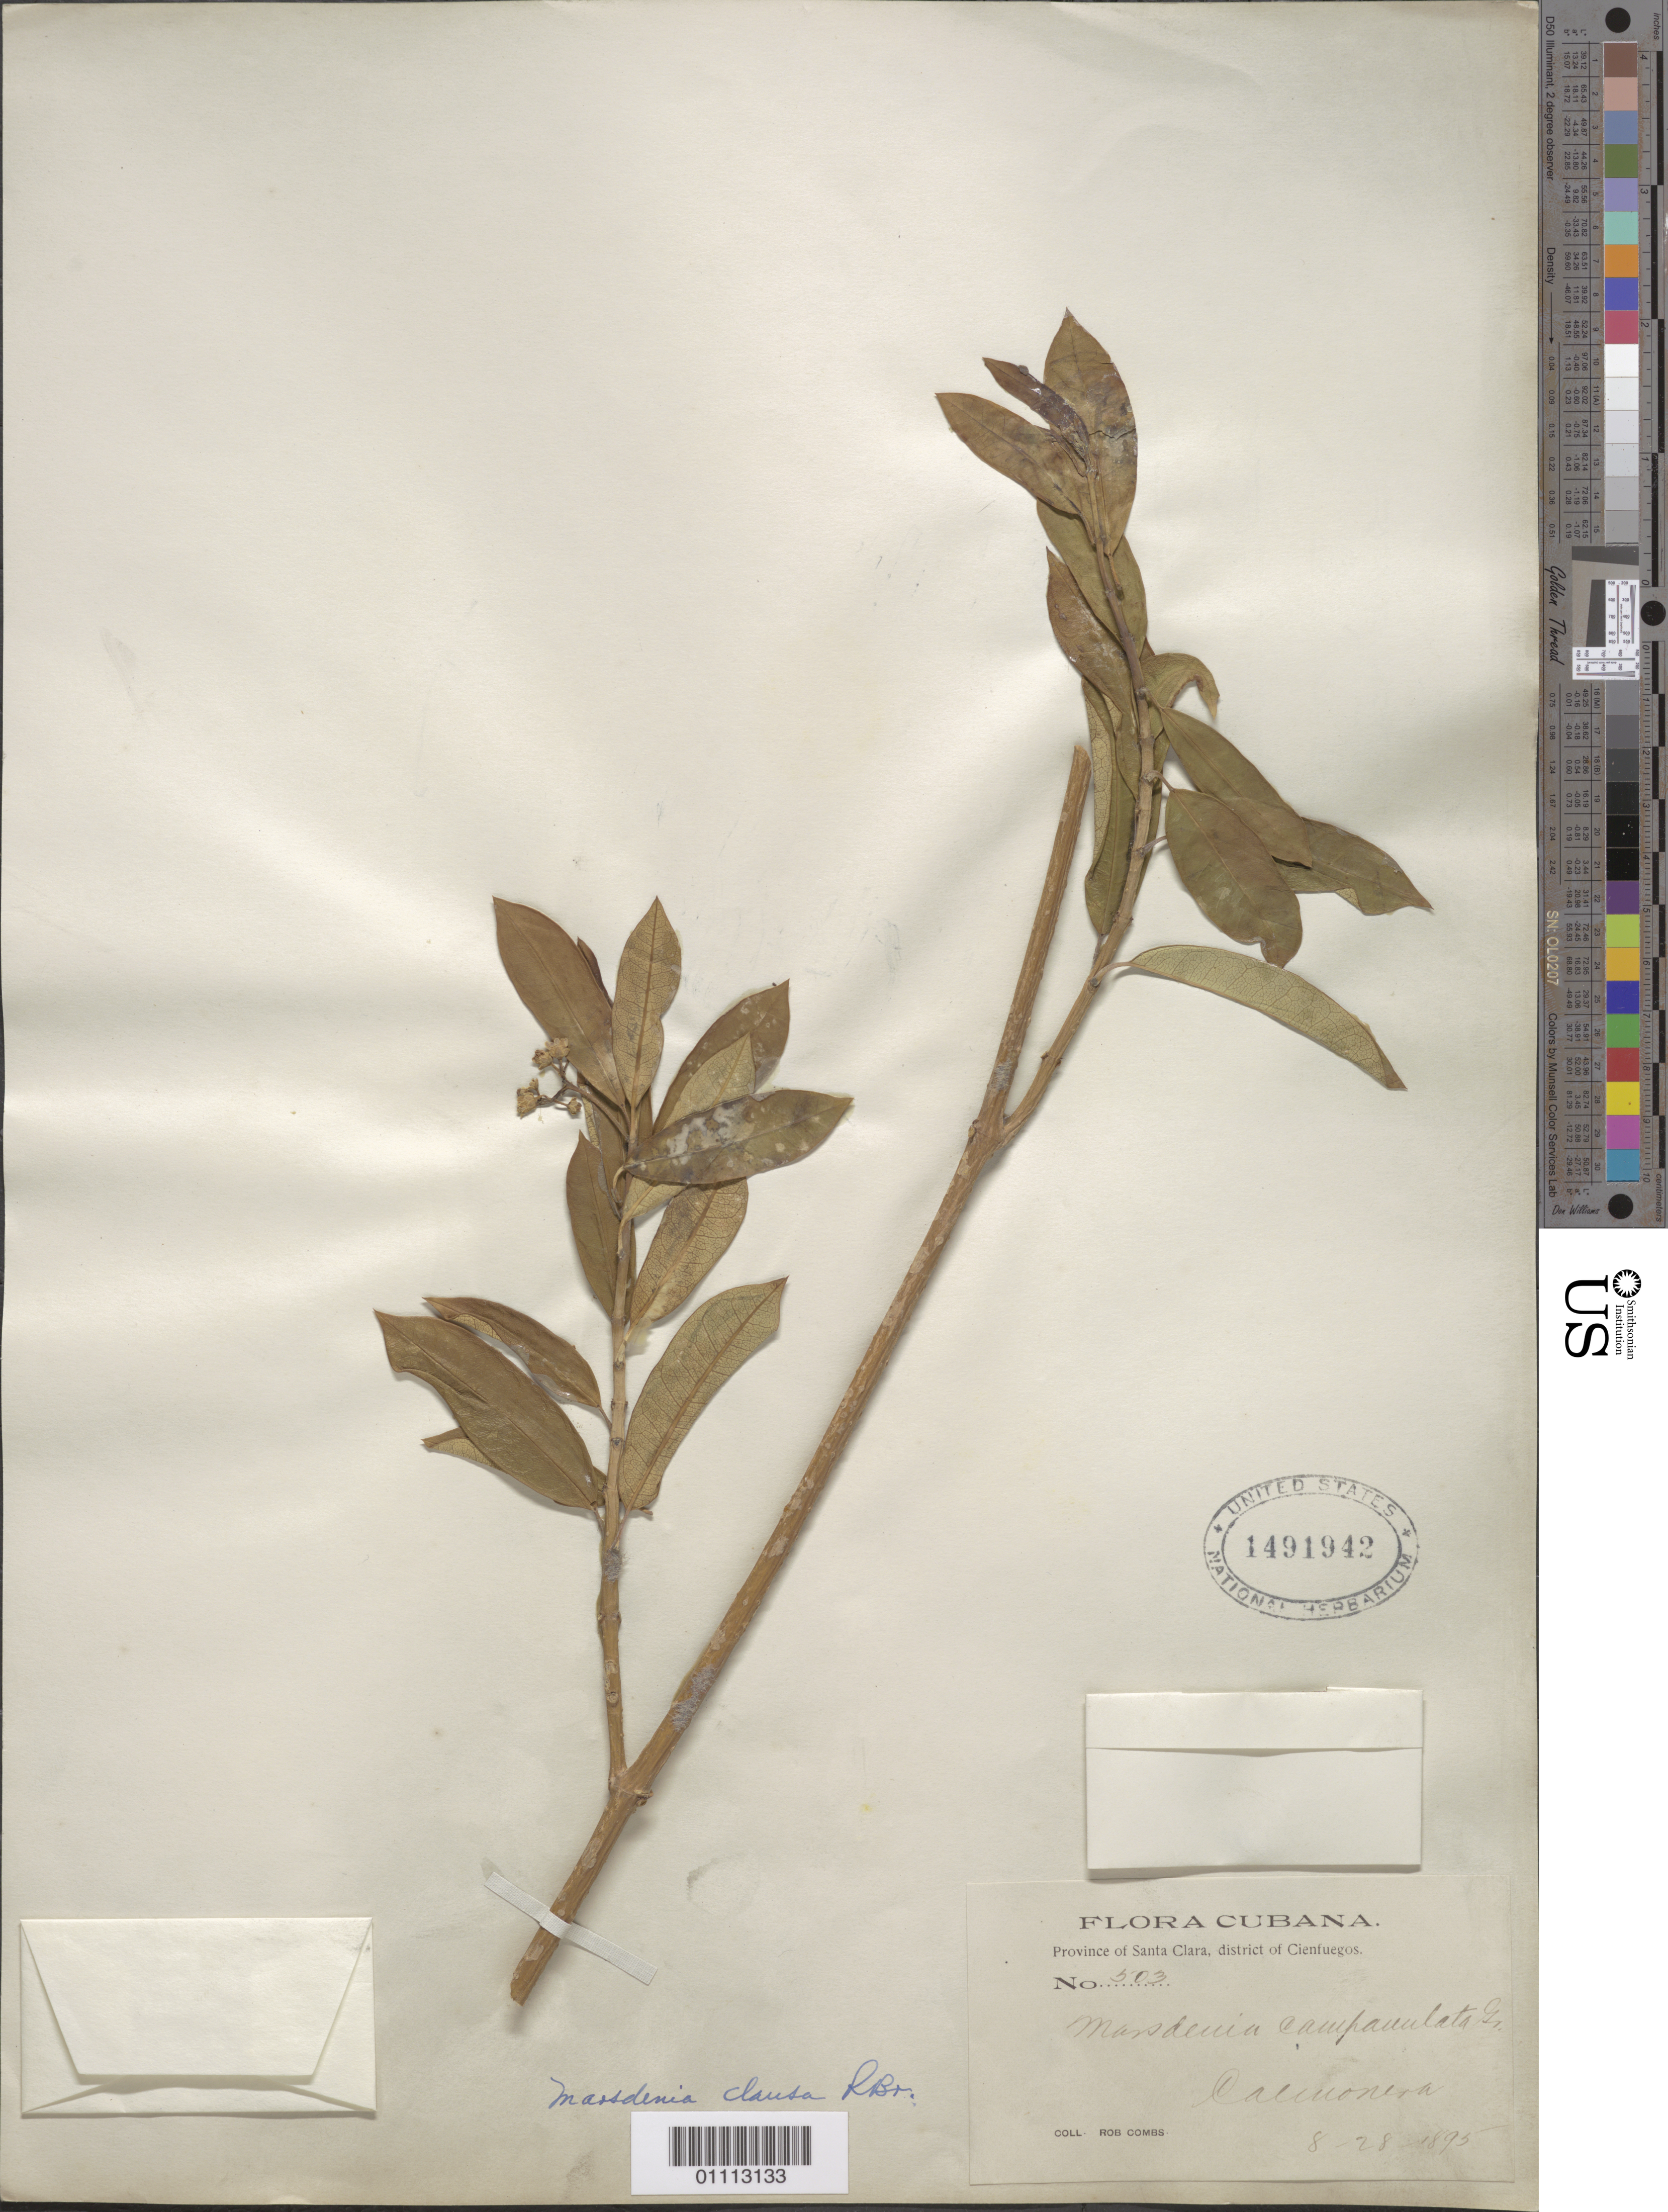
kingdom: Plantae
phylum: Tracheophyta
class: Magnoliopsida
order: Gentianales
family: Apocynaceae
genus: Marsdenia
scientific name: Marsdenia clausa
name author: R. Br.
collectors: R. Combs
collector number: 503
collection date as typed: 28 Aug 1895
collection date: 1895-08-28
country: Cuba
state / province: Cienfuegos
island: Cuba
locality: Caimonera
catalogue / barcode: US 1491942